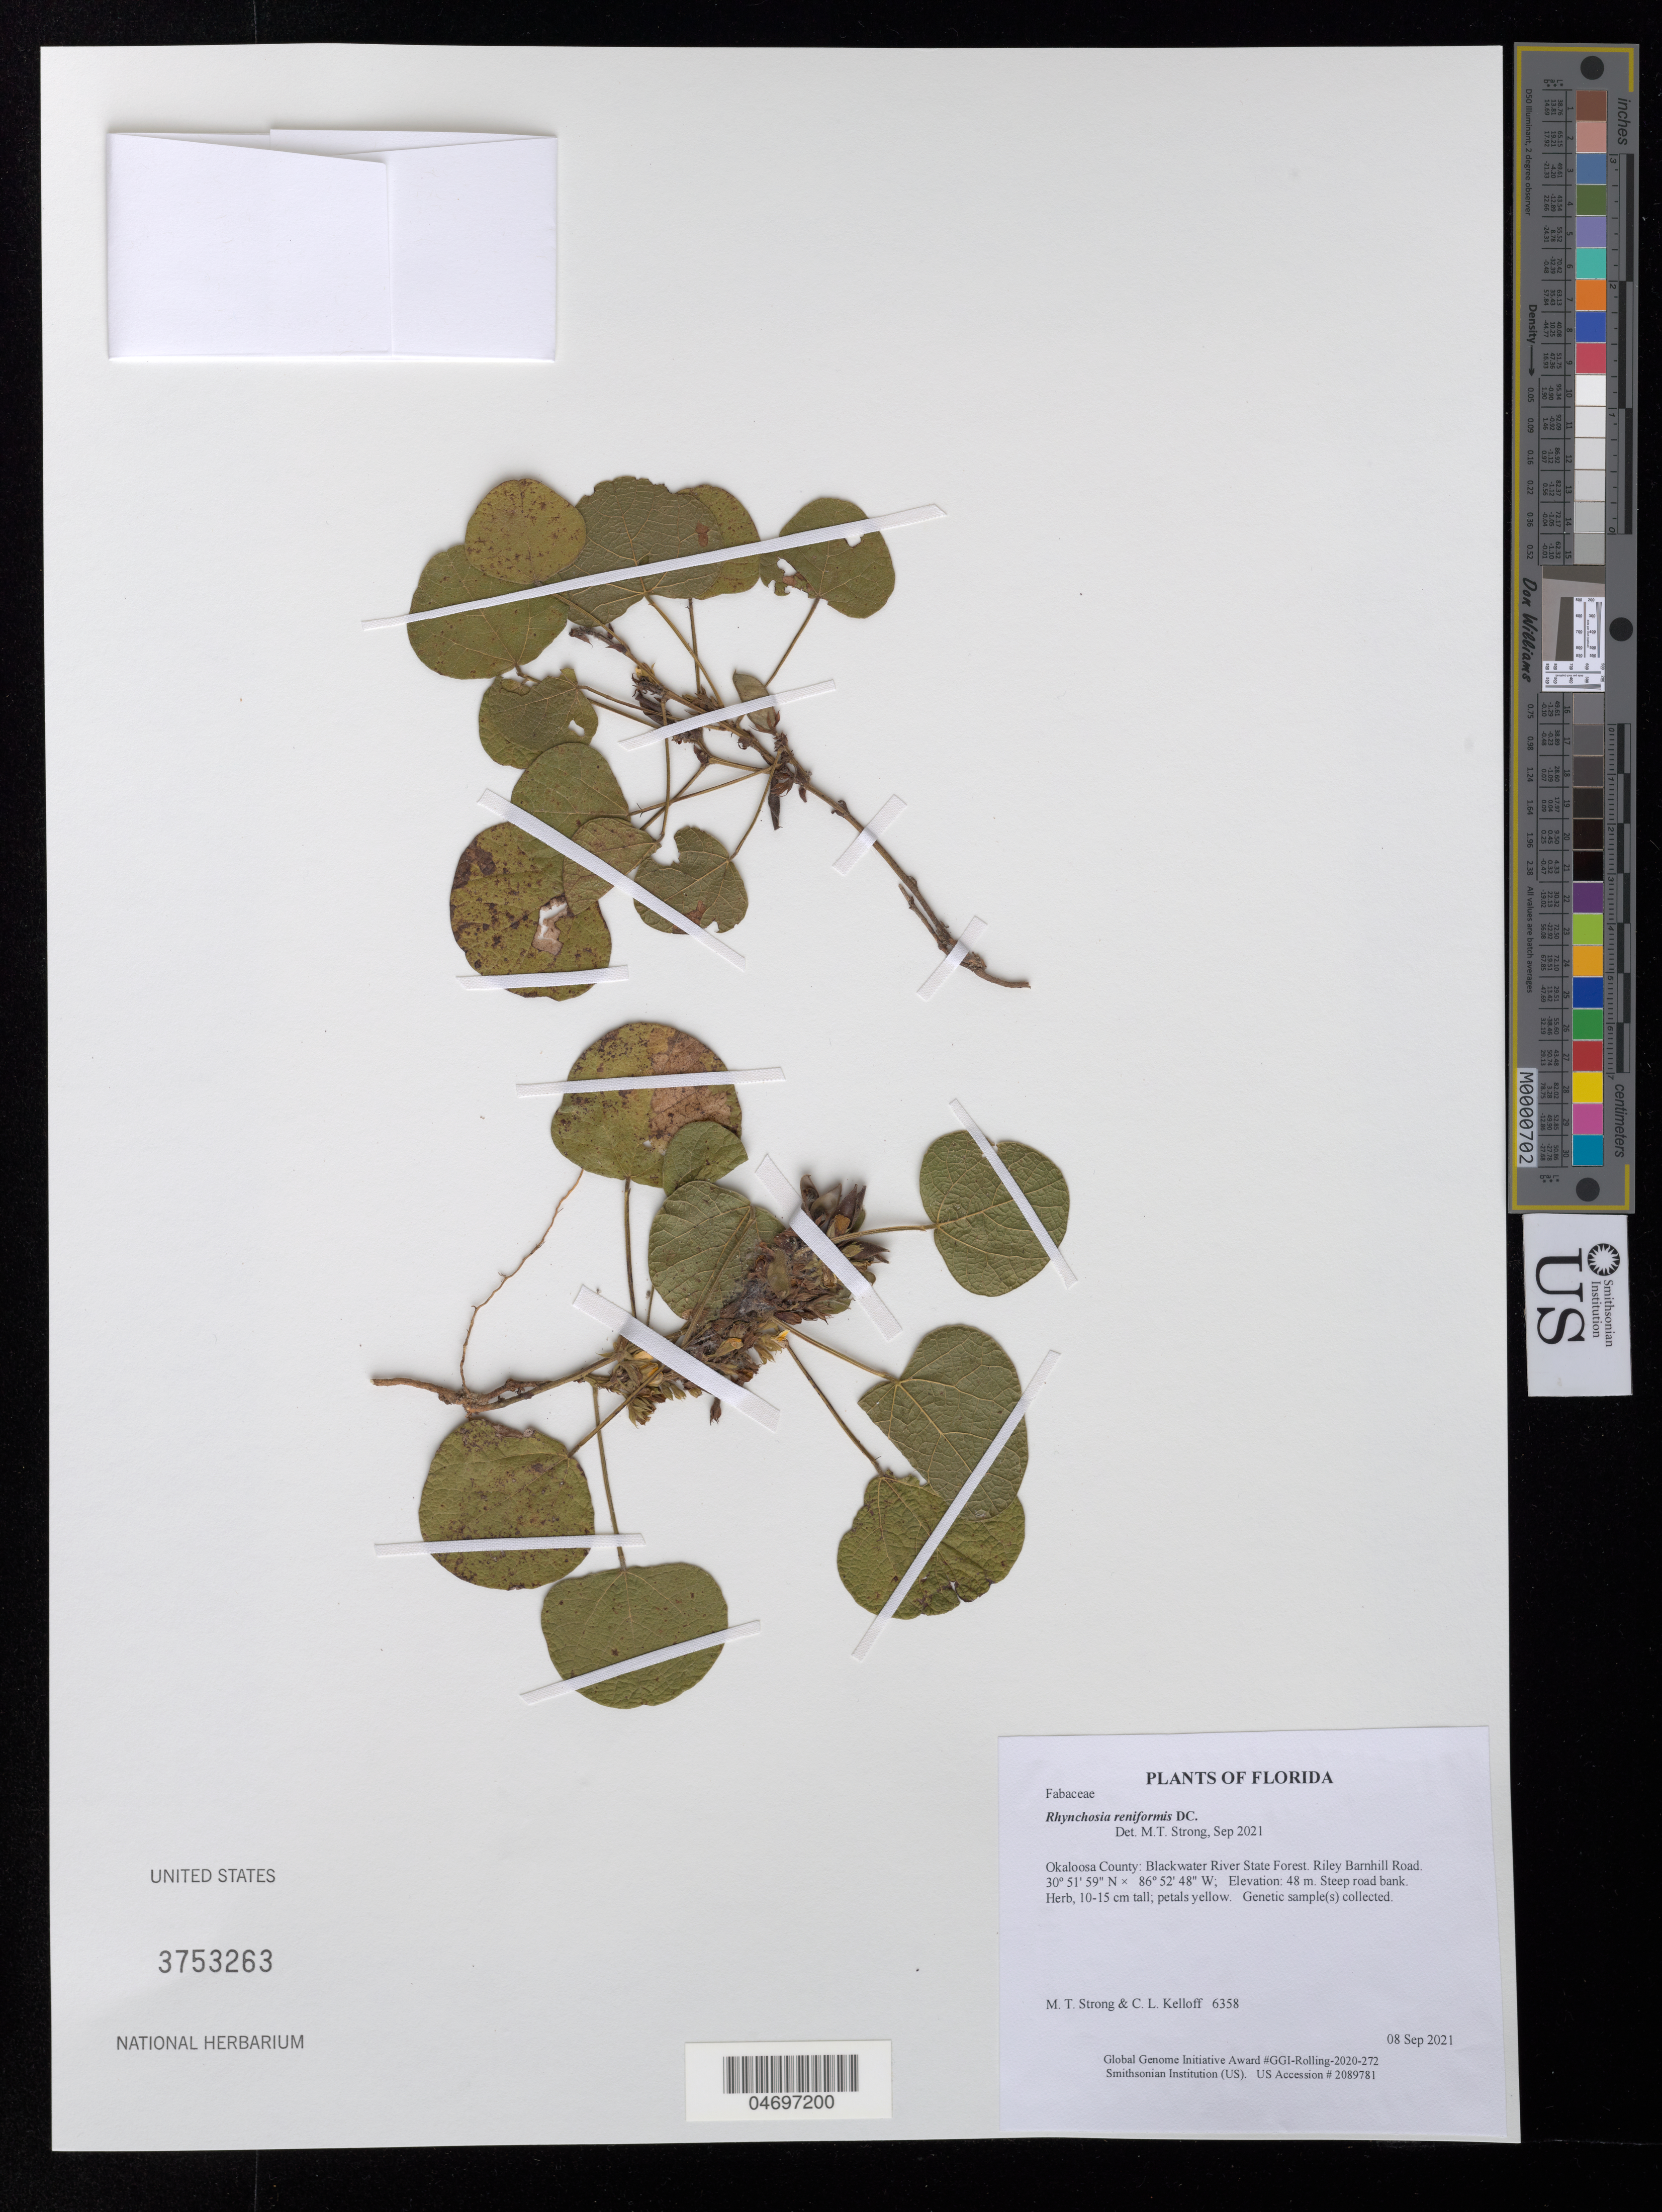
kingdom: Plantae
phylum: Tracheophyta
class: Magnoliopsida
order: Fabales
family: Fabaceae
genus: Rhynchosia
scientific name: Rhynchosia reniformis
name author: DC.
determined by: Strong, Mark T.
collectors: M. T. Strong & C. L. Kelloff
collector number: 6358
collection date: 2021-09-08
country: United States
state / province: Florida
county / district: Okaloosa County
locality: Blackwater River State Forest. Riley Barnhill Road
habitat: Steep road bank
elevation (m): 48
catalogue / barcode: US 3753263